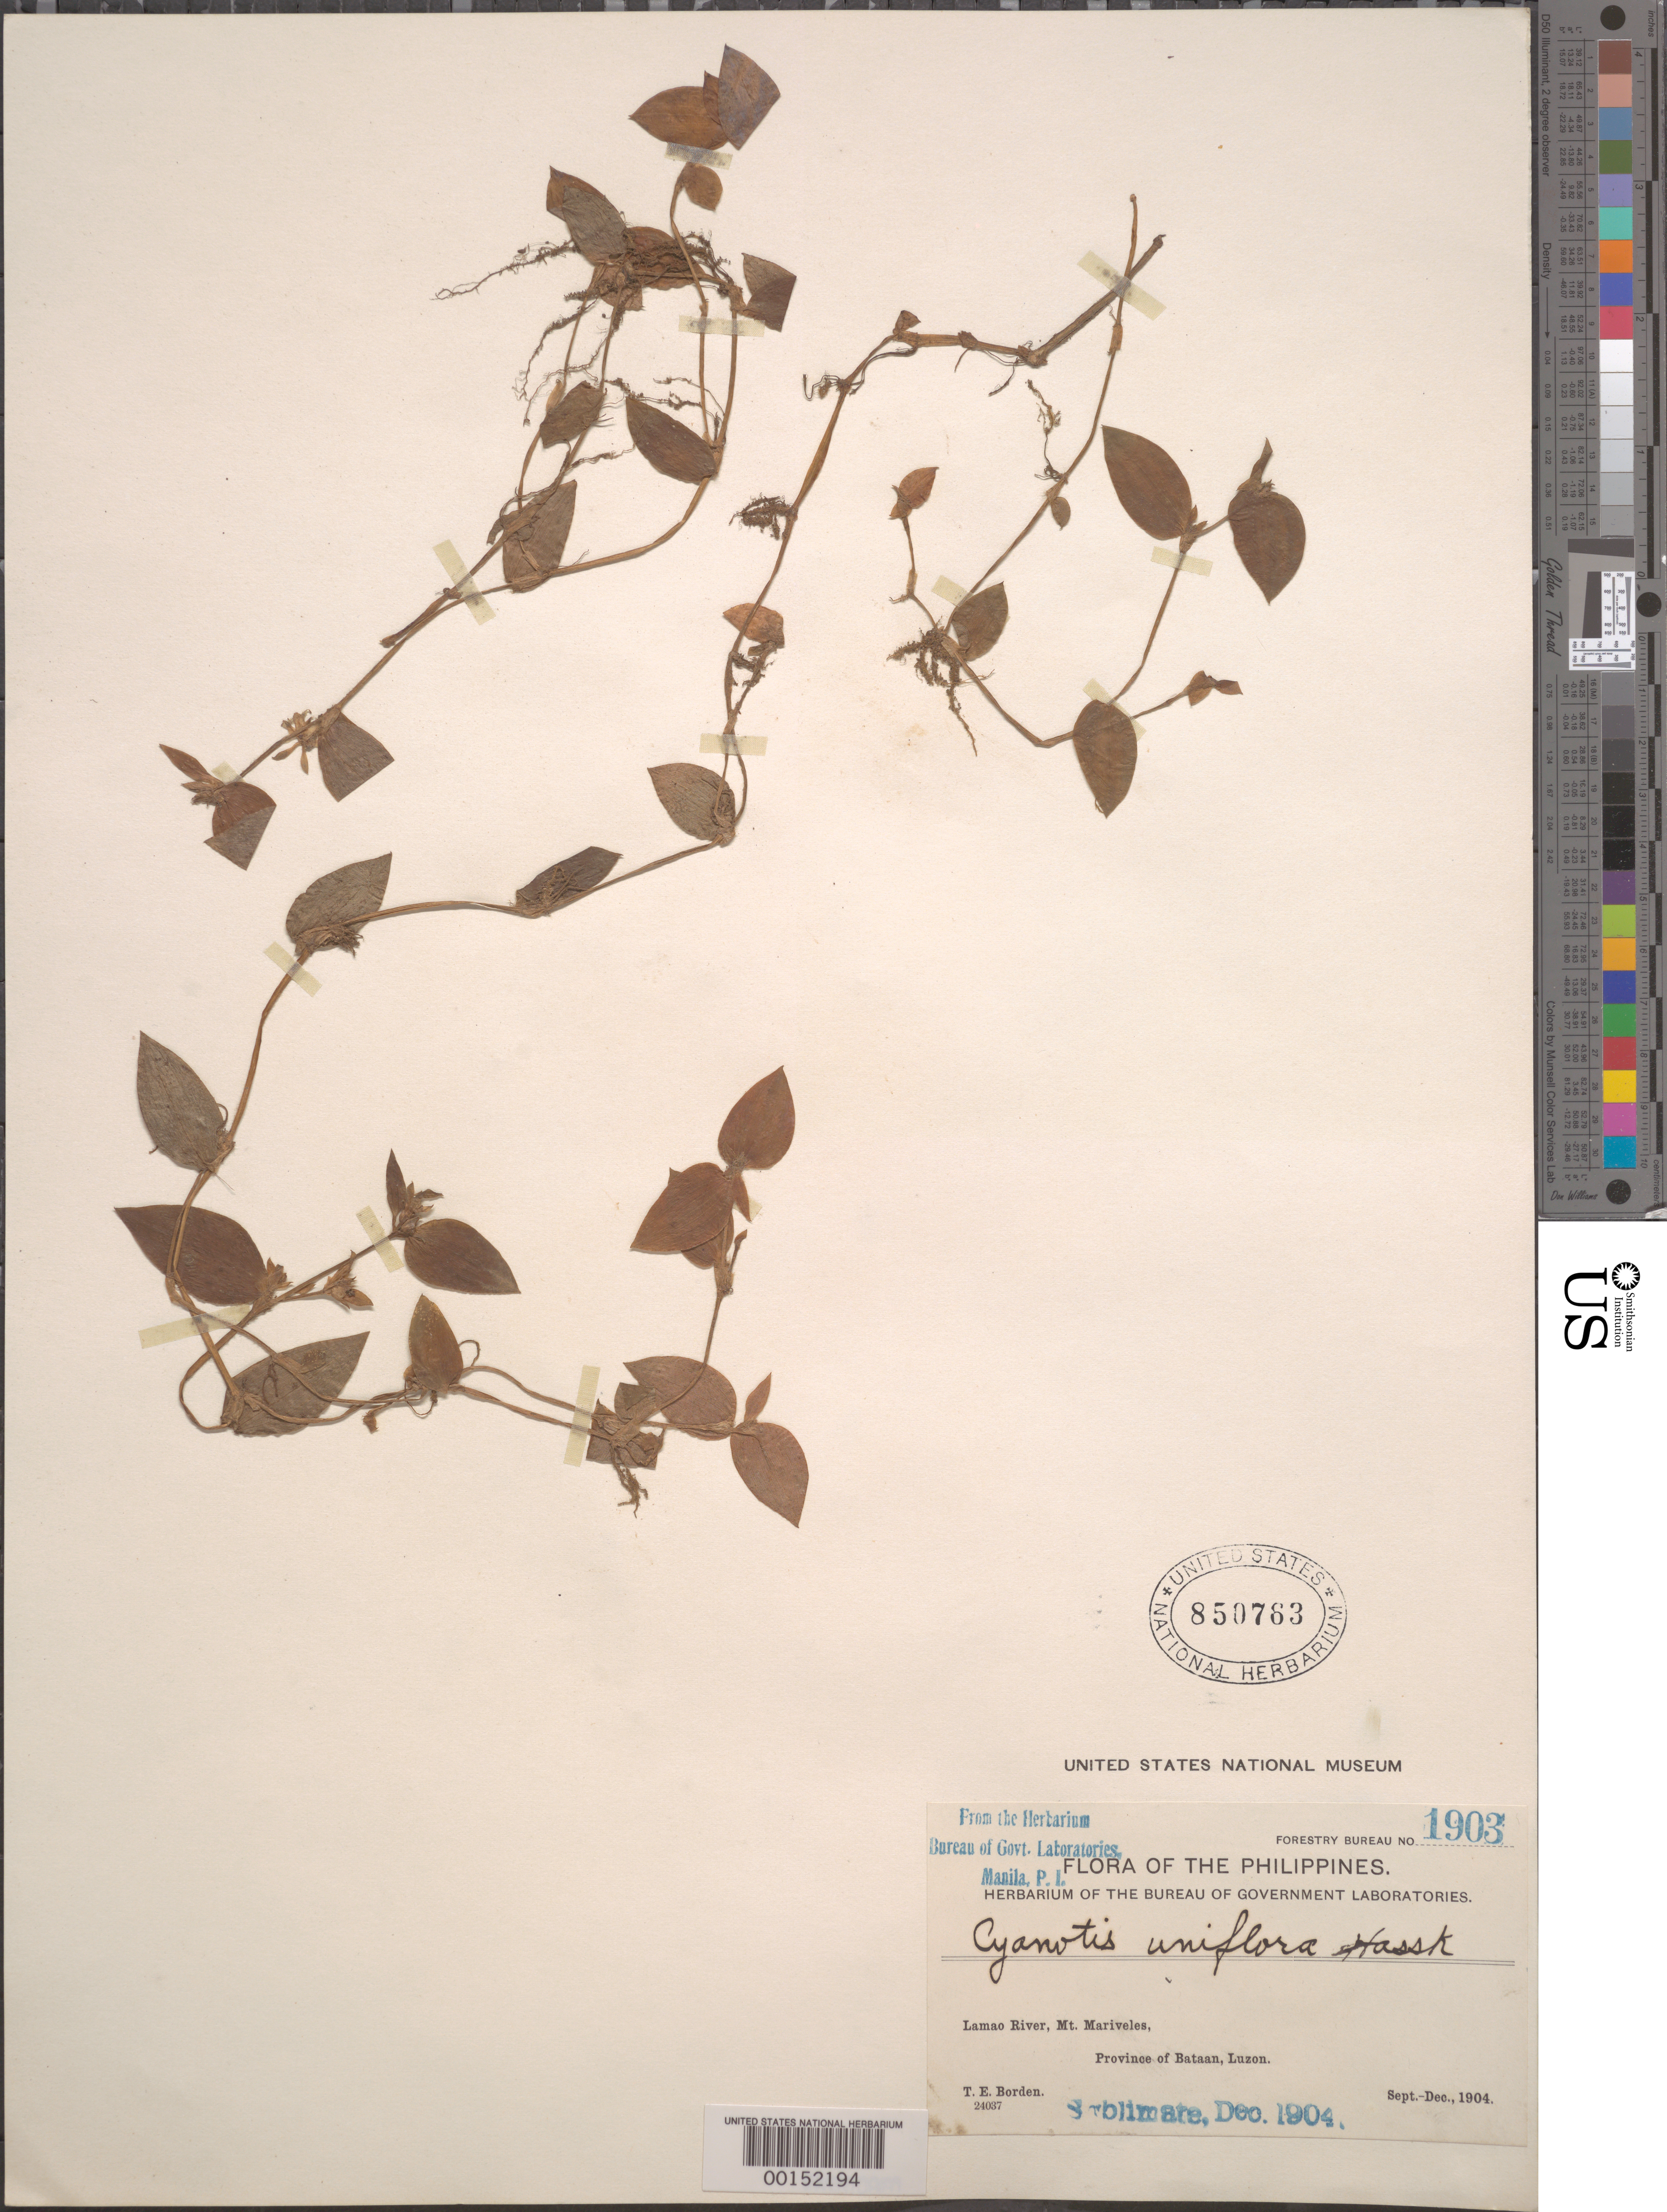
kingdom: Plantae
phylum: Tracheophyta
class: Liliopsida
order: Commelinales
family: Commelinaceae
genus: Belosynapsis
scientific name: Belosynapsis ciliata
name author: (Blume) R.S. Rao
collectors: T. E. Borden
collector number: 24037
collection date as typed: Sep 1904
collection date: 1904-09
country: Philippines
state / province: Central Luzon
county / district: Bataan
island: Luzon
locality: Lamao River, Mt. Mariveles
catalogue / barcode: US 850763